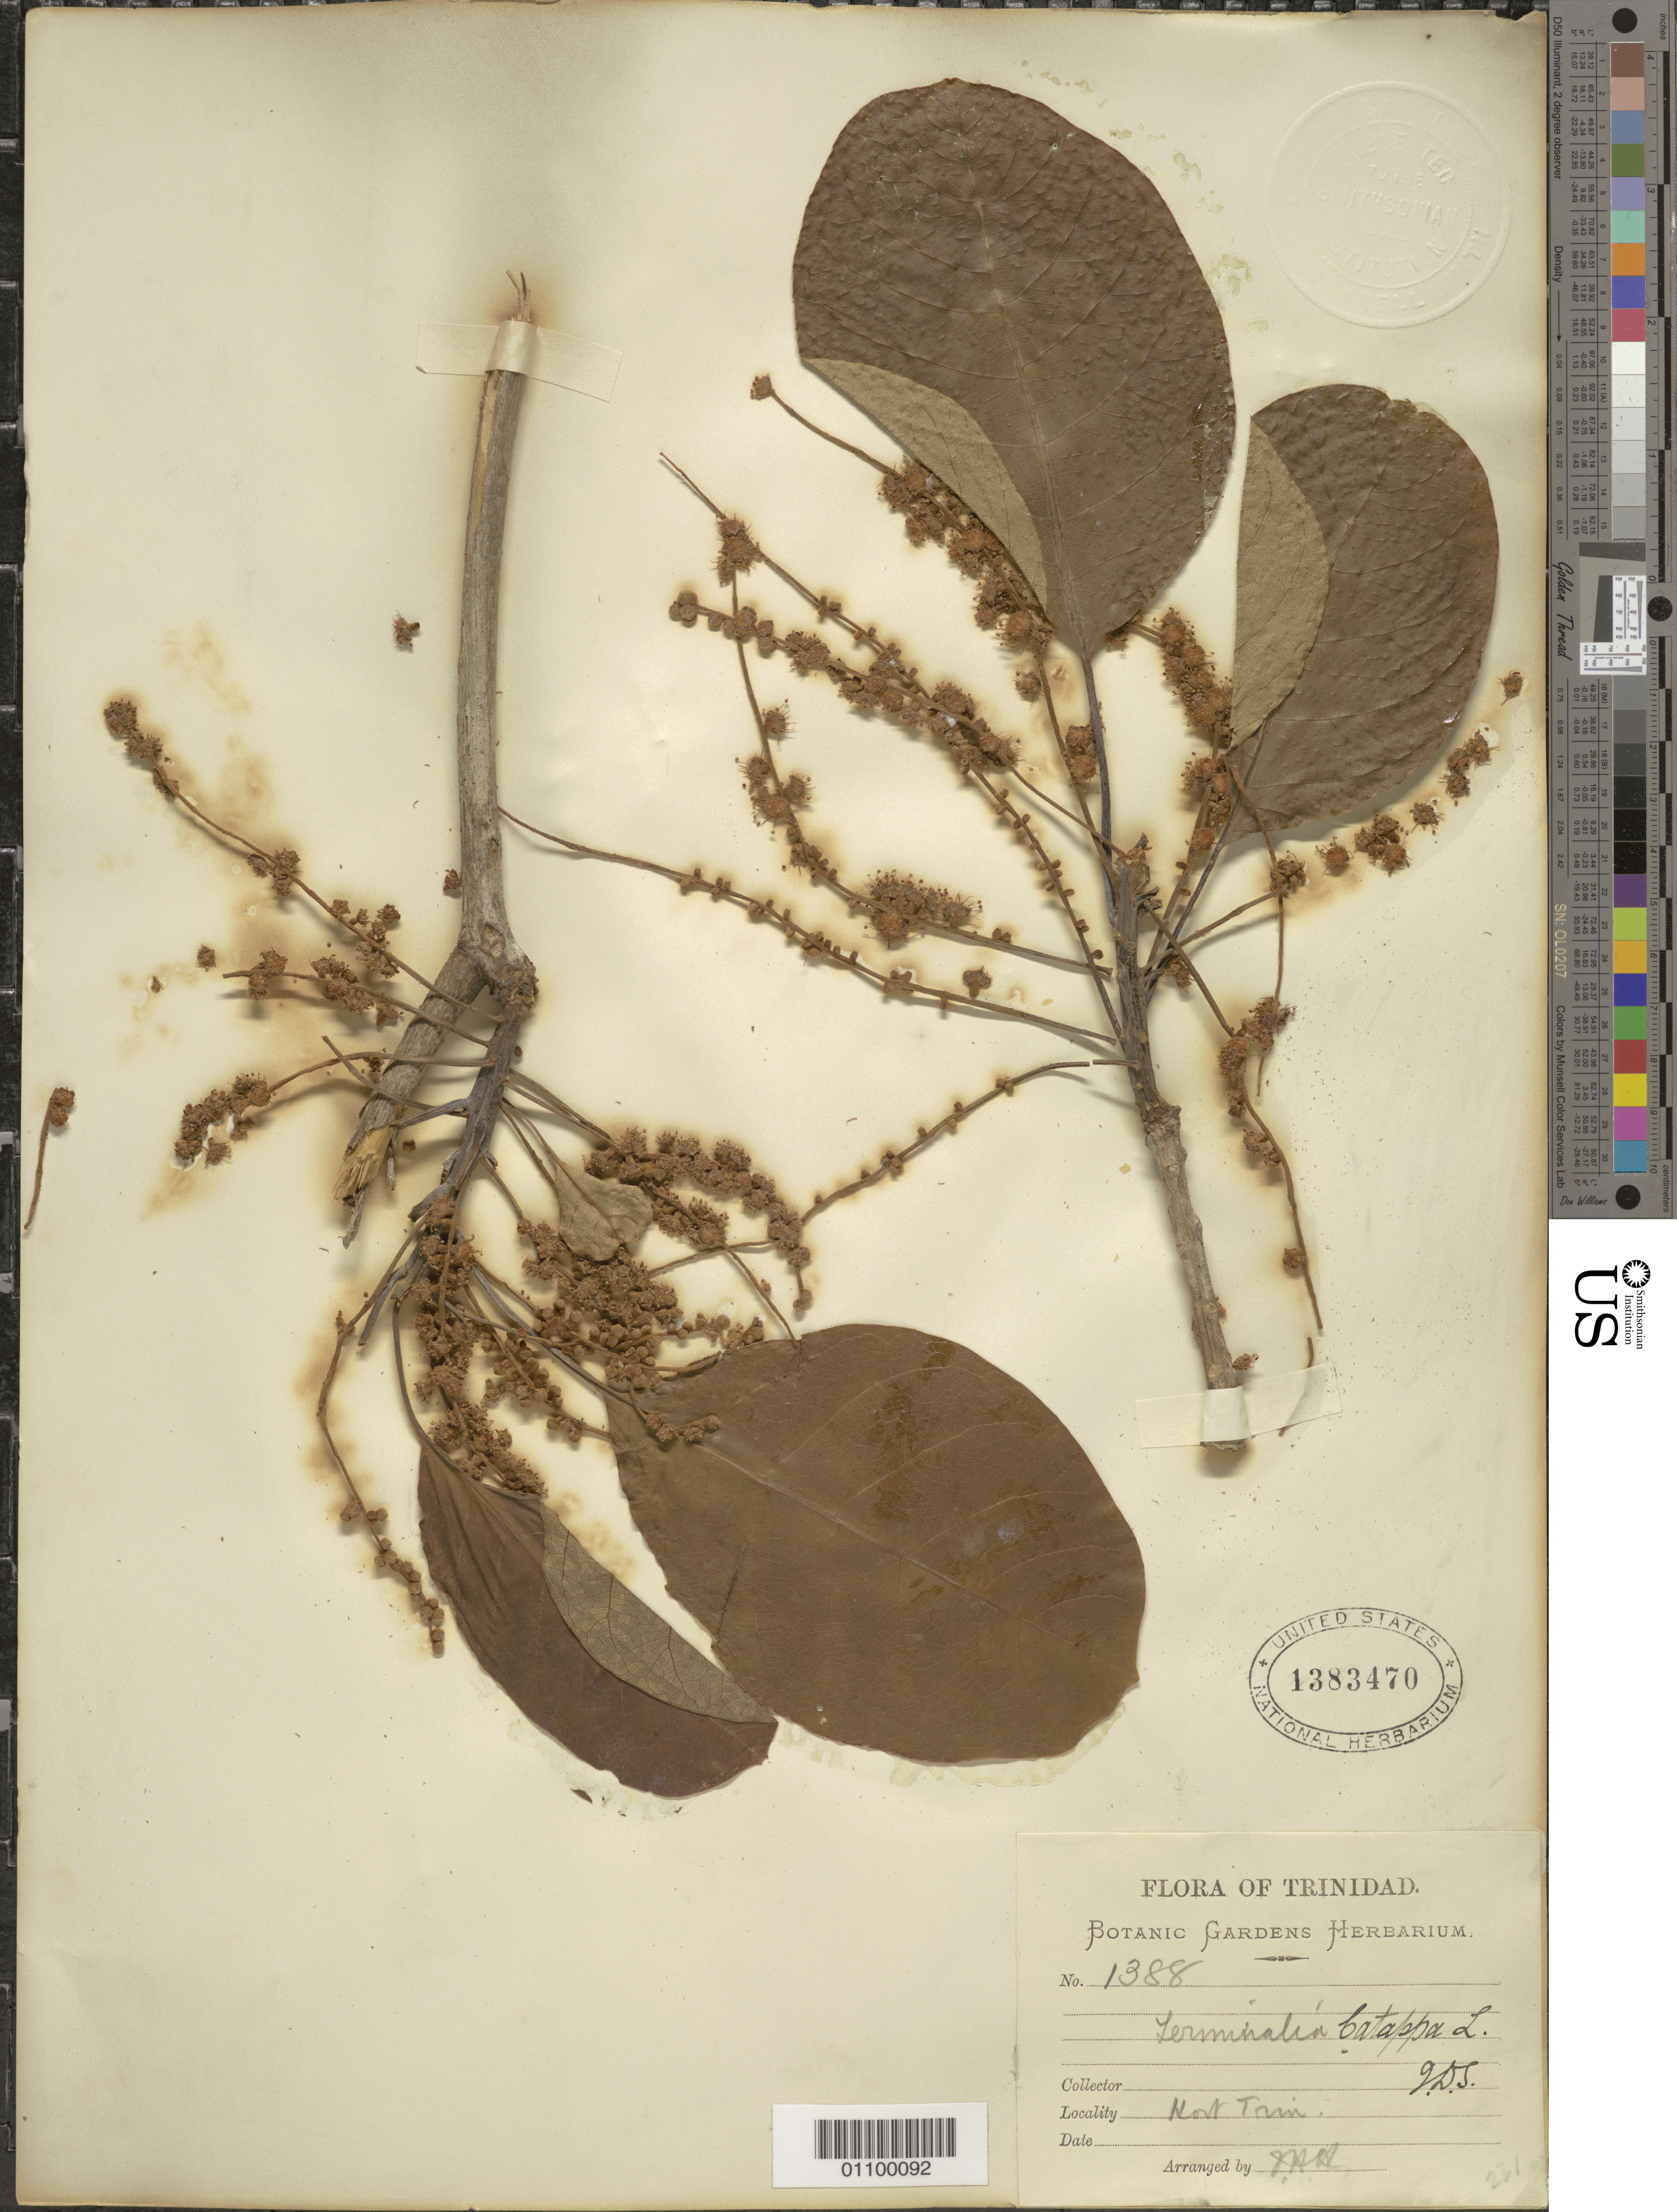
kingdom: Plantae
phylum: Tracheophyta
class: Magnoliopsida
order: Myrtales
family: Combretaceae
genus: Terminalia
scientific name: Terminalia catappa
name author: L.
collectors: Botanic Gardens Herbarium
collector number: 1388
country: Trinidad and Tobago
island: Trinidad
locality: North Trin.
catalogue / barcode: US 1383470